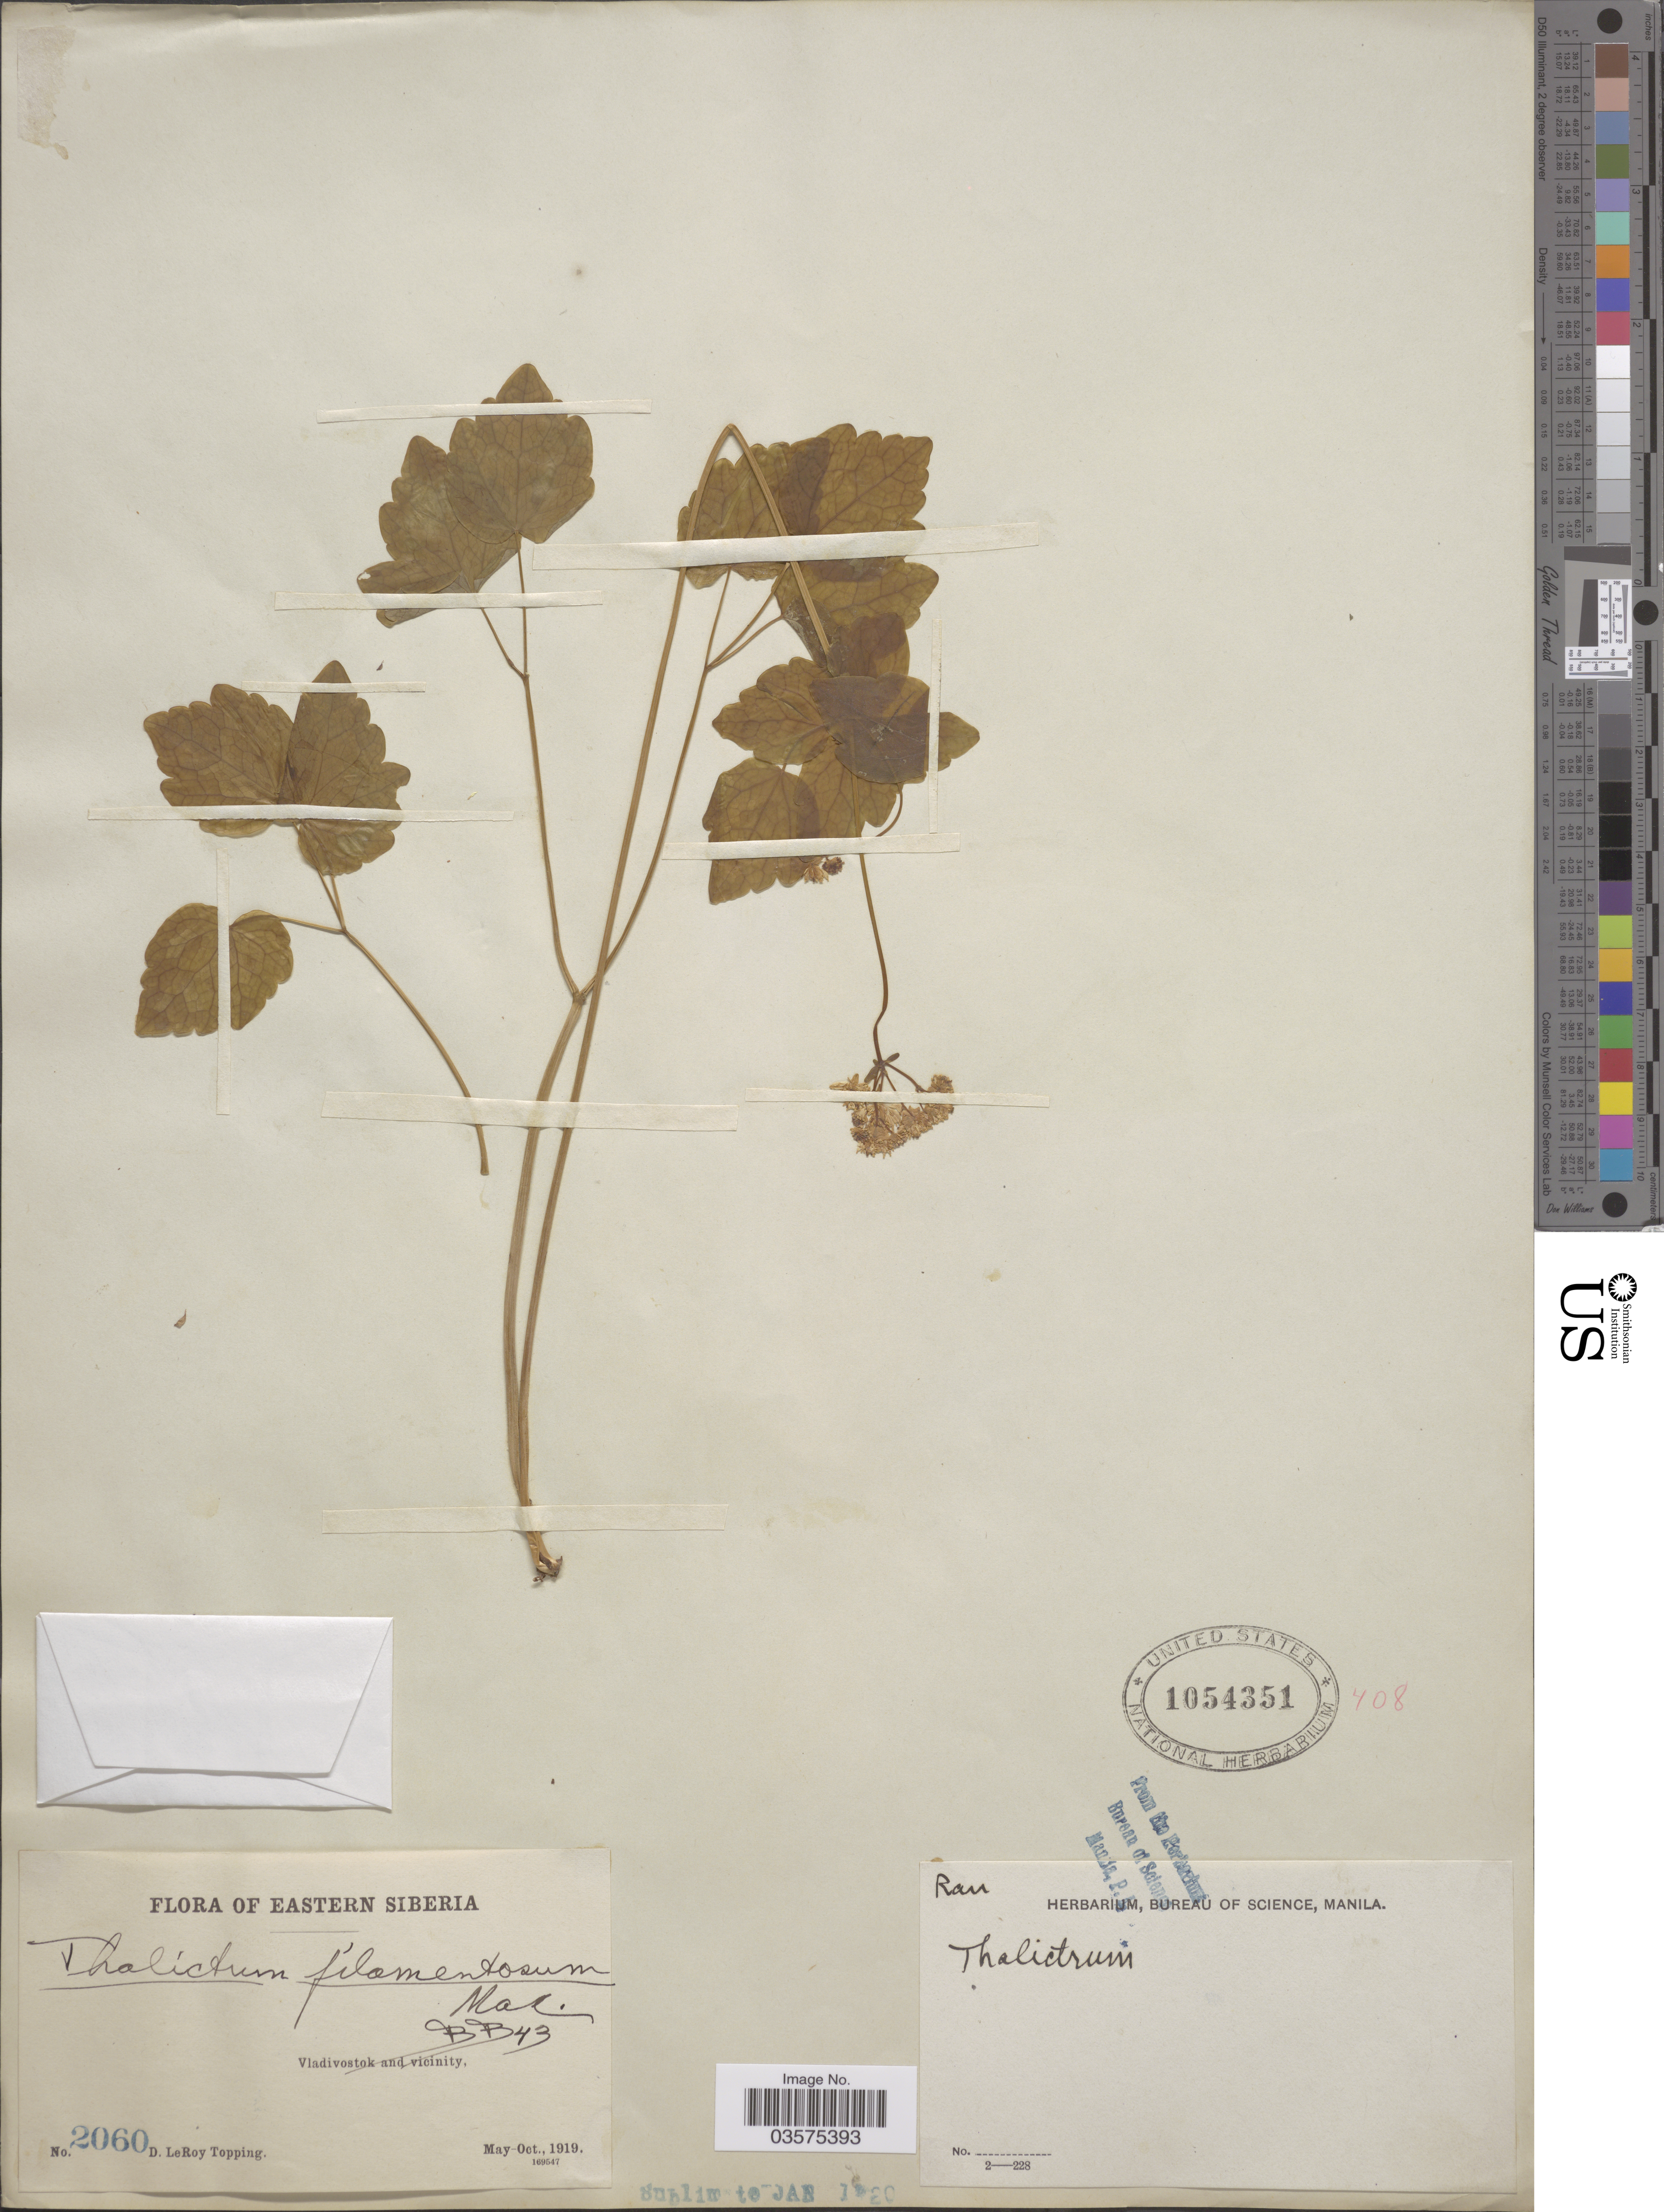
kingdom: Plantae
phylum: Tracheophyta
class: Magnoliopsida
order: Ranunculales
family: Ranunculaceae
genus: Thalictrum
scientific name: Thalictrum filamentosum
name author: Maxim.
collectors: D. L. Topping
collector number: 2060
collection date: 1919-05/1919-10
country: Russian Federation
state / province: Primorsky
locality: Eastern Siberia. Vladivostok and vicinity.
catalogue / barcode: US 1054351